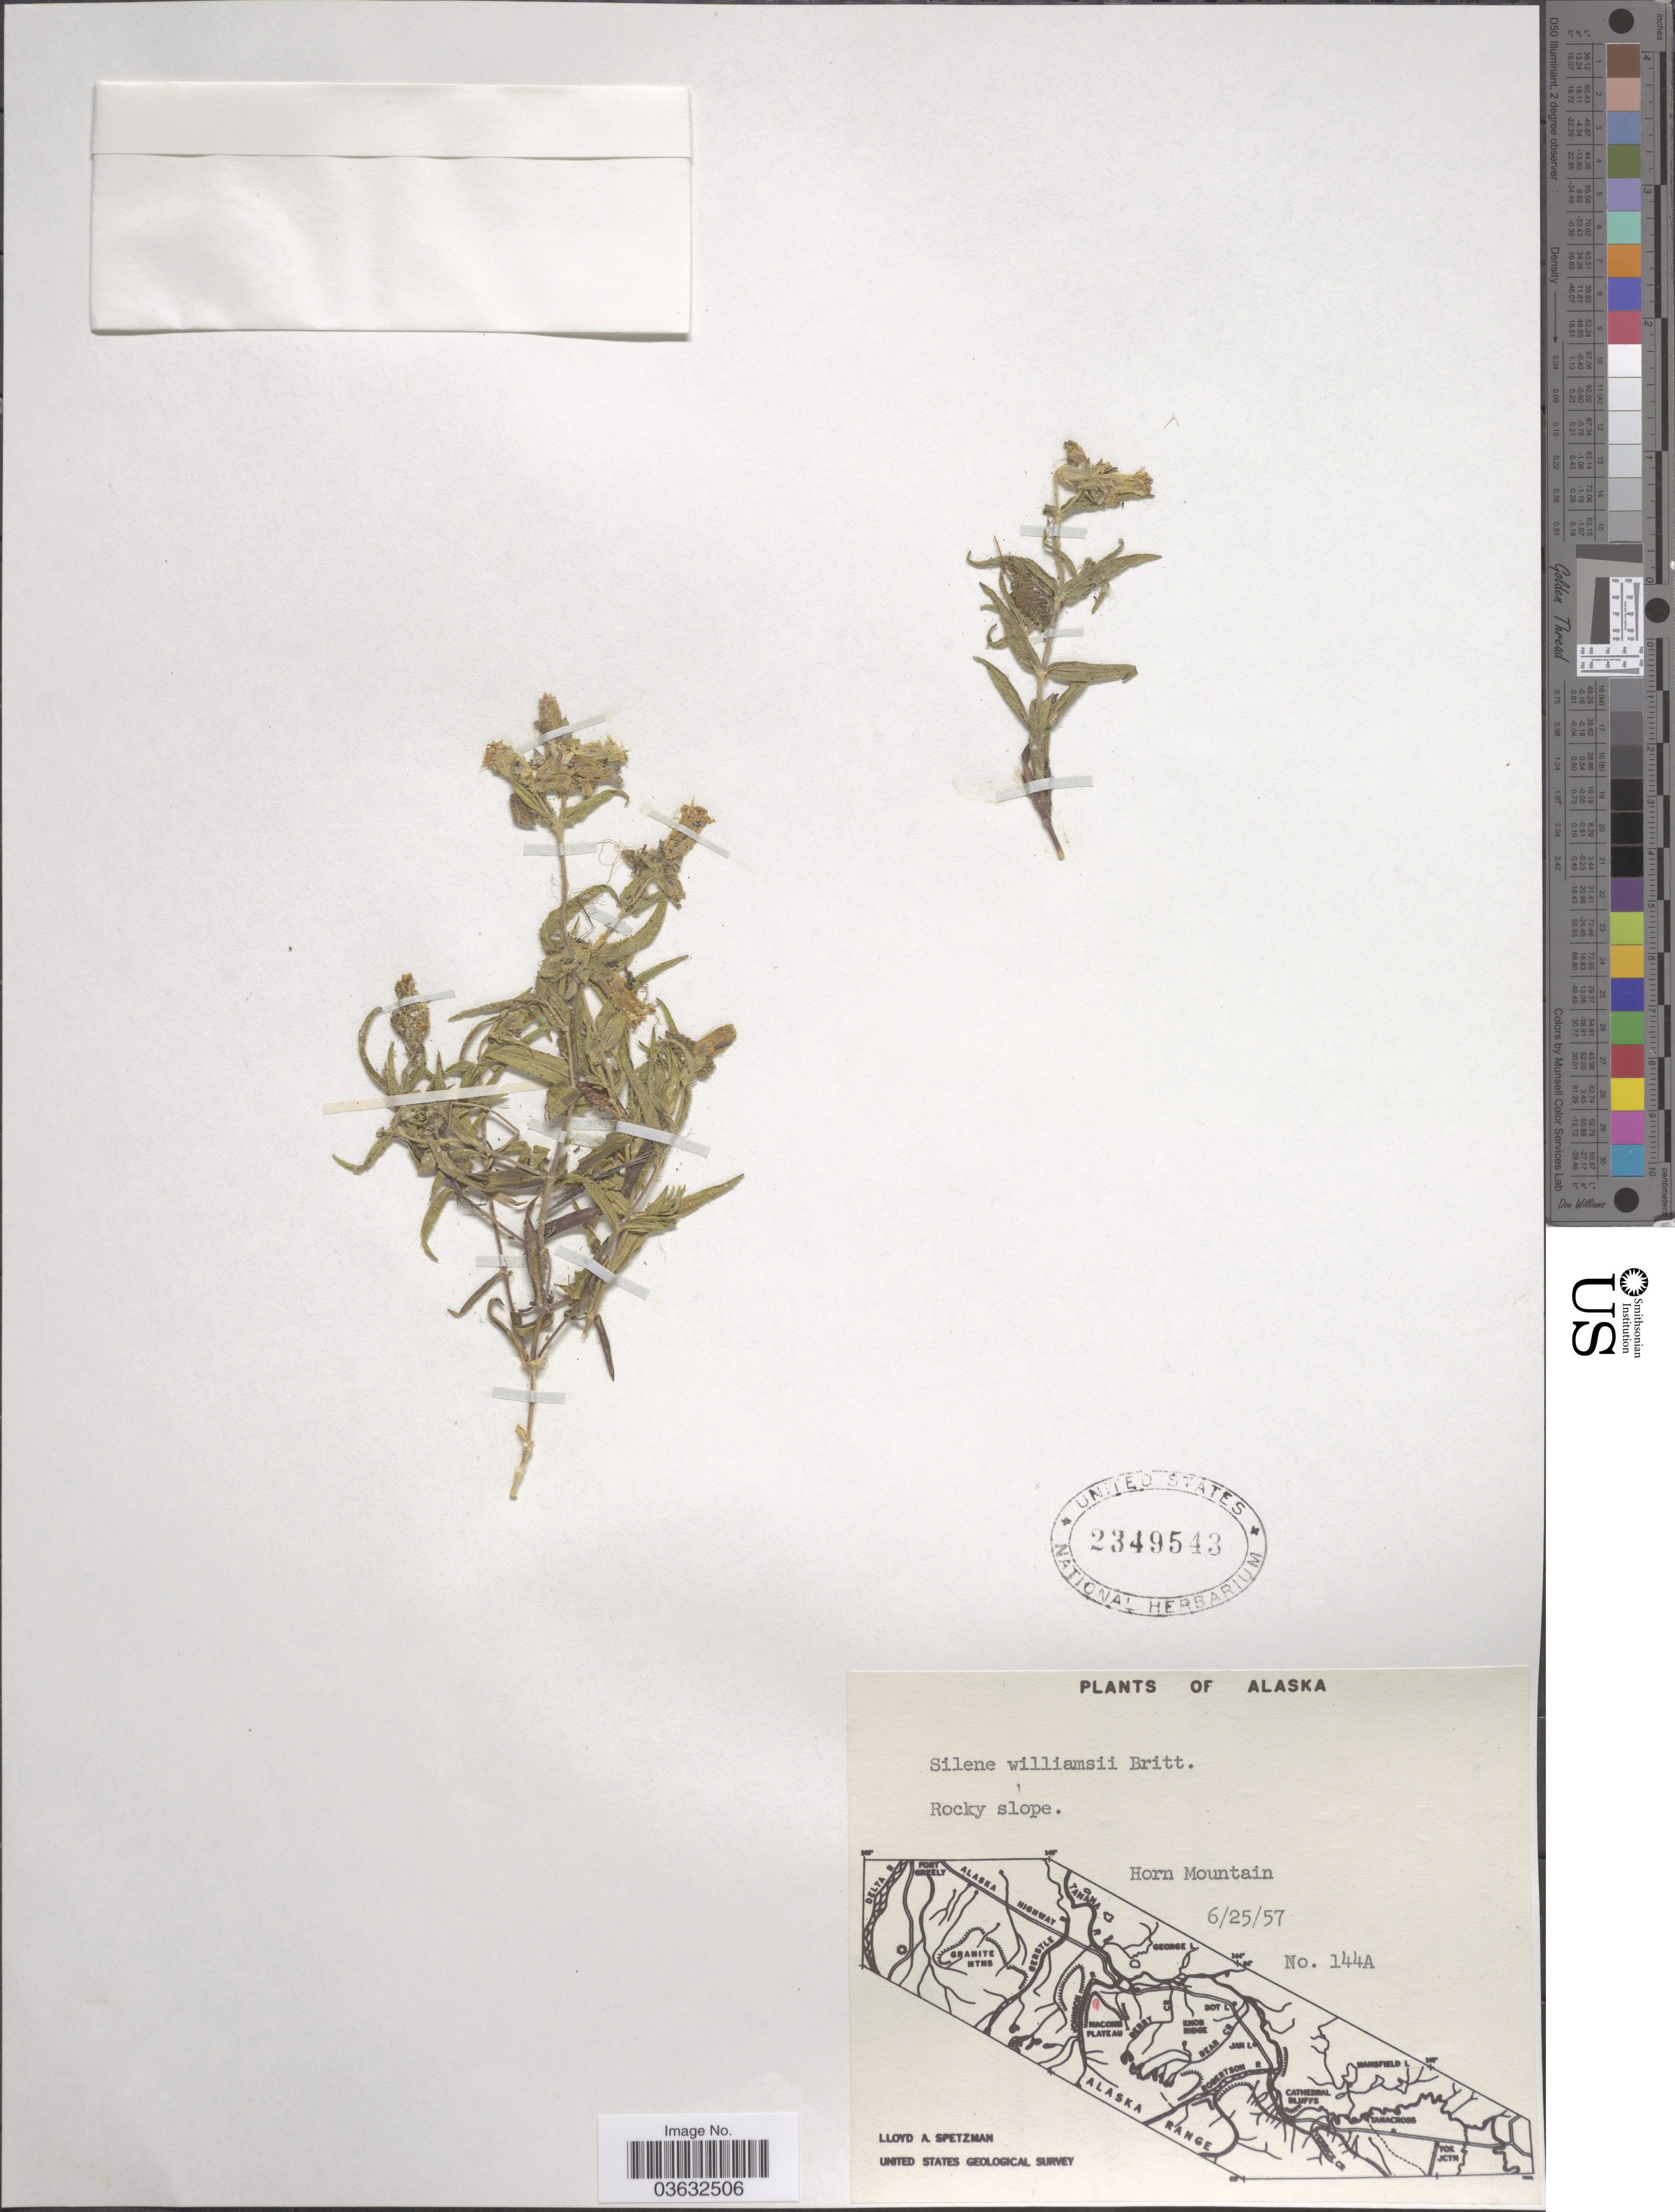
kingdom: Plantae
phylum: Tracheophyta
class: Magnoliopsida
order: Caryophyllales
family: Caryophyllaceae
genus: Silene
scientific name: Silene williamsii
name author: Britton in Britton & Rydb.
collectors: L. Spetzman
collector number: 144A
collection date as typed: Transcribed d/m/y: 25/6/57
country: United States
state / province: Alaska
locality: Horn Mountain.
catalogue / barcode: US 2349543